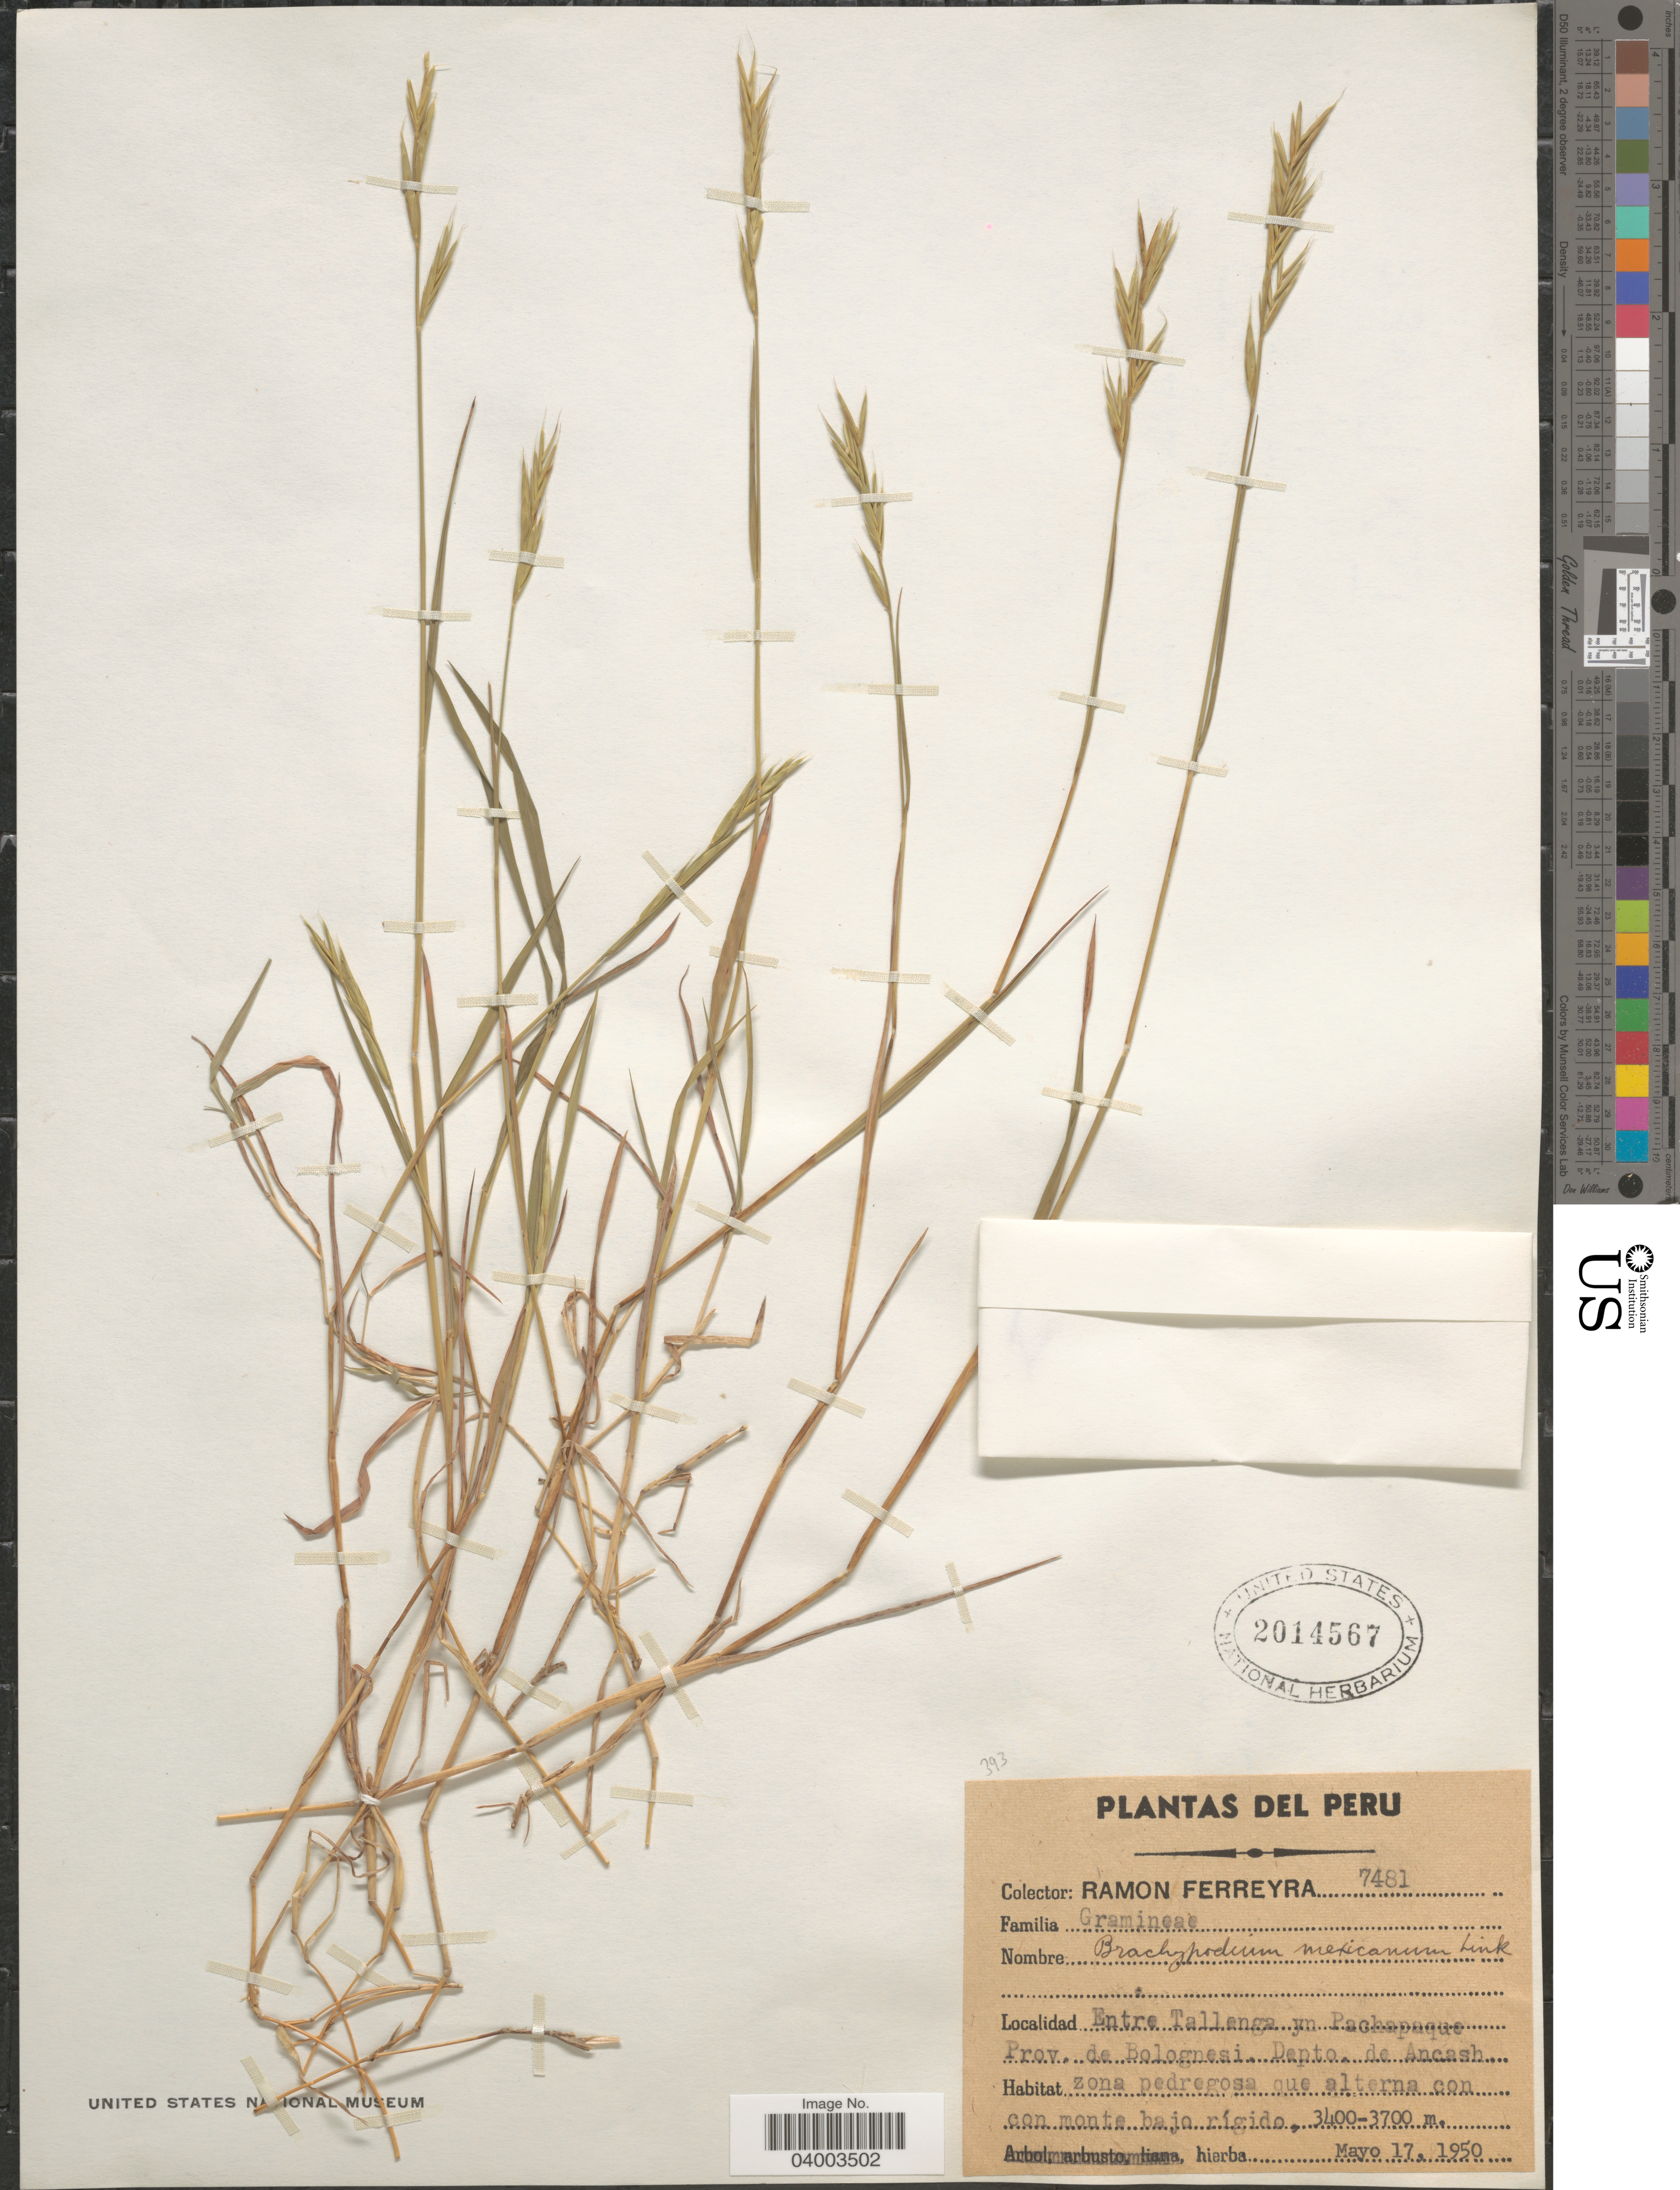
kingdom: Plantae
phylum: Tracheophyta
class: Liliopsida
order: Poales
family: Poaceae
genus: Brachypodium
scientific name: Brachypodium mexicanum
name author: (Roem. & Schult.) Link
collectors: R. A. Ferreyra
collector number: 7481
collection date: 1950-05-17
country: Peru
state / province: Ancash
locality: Entre Tallenga y Pachapaque. Prov. de Bolognesi. Depto. de Ancash.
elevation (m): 3400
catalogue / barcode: US 2014567